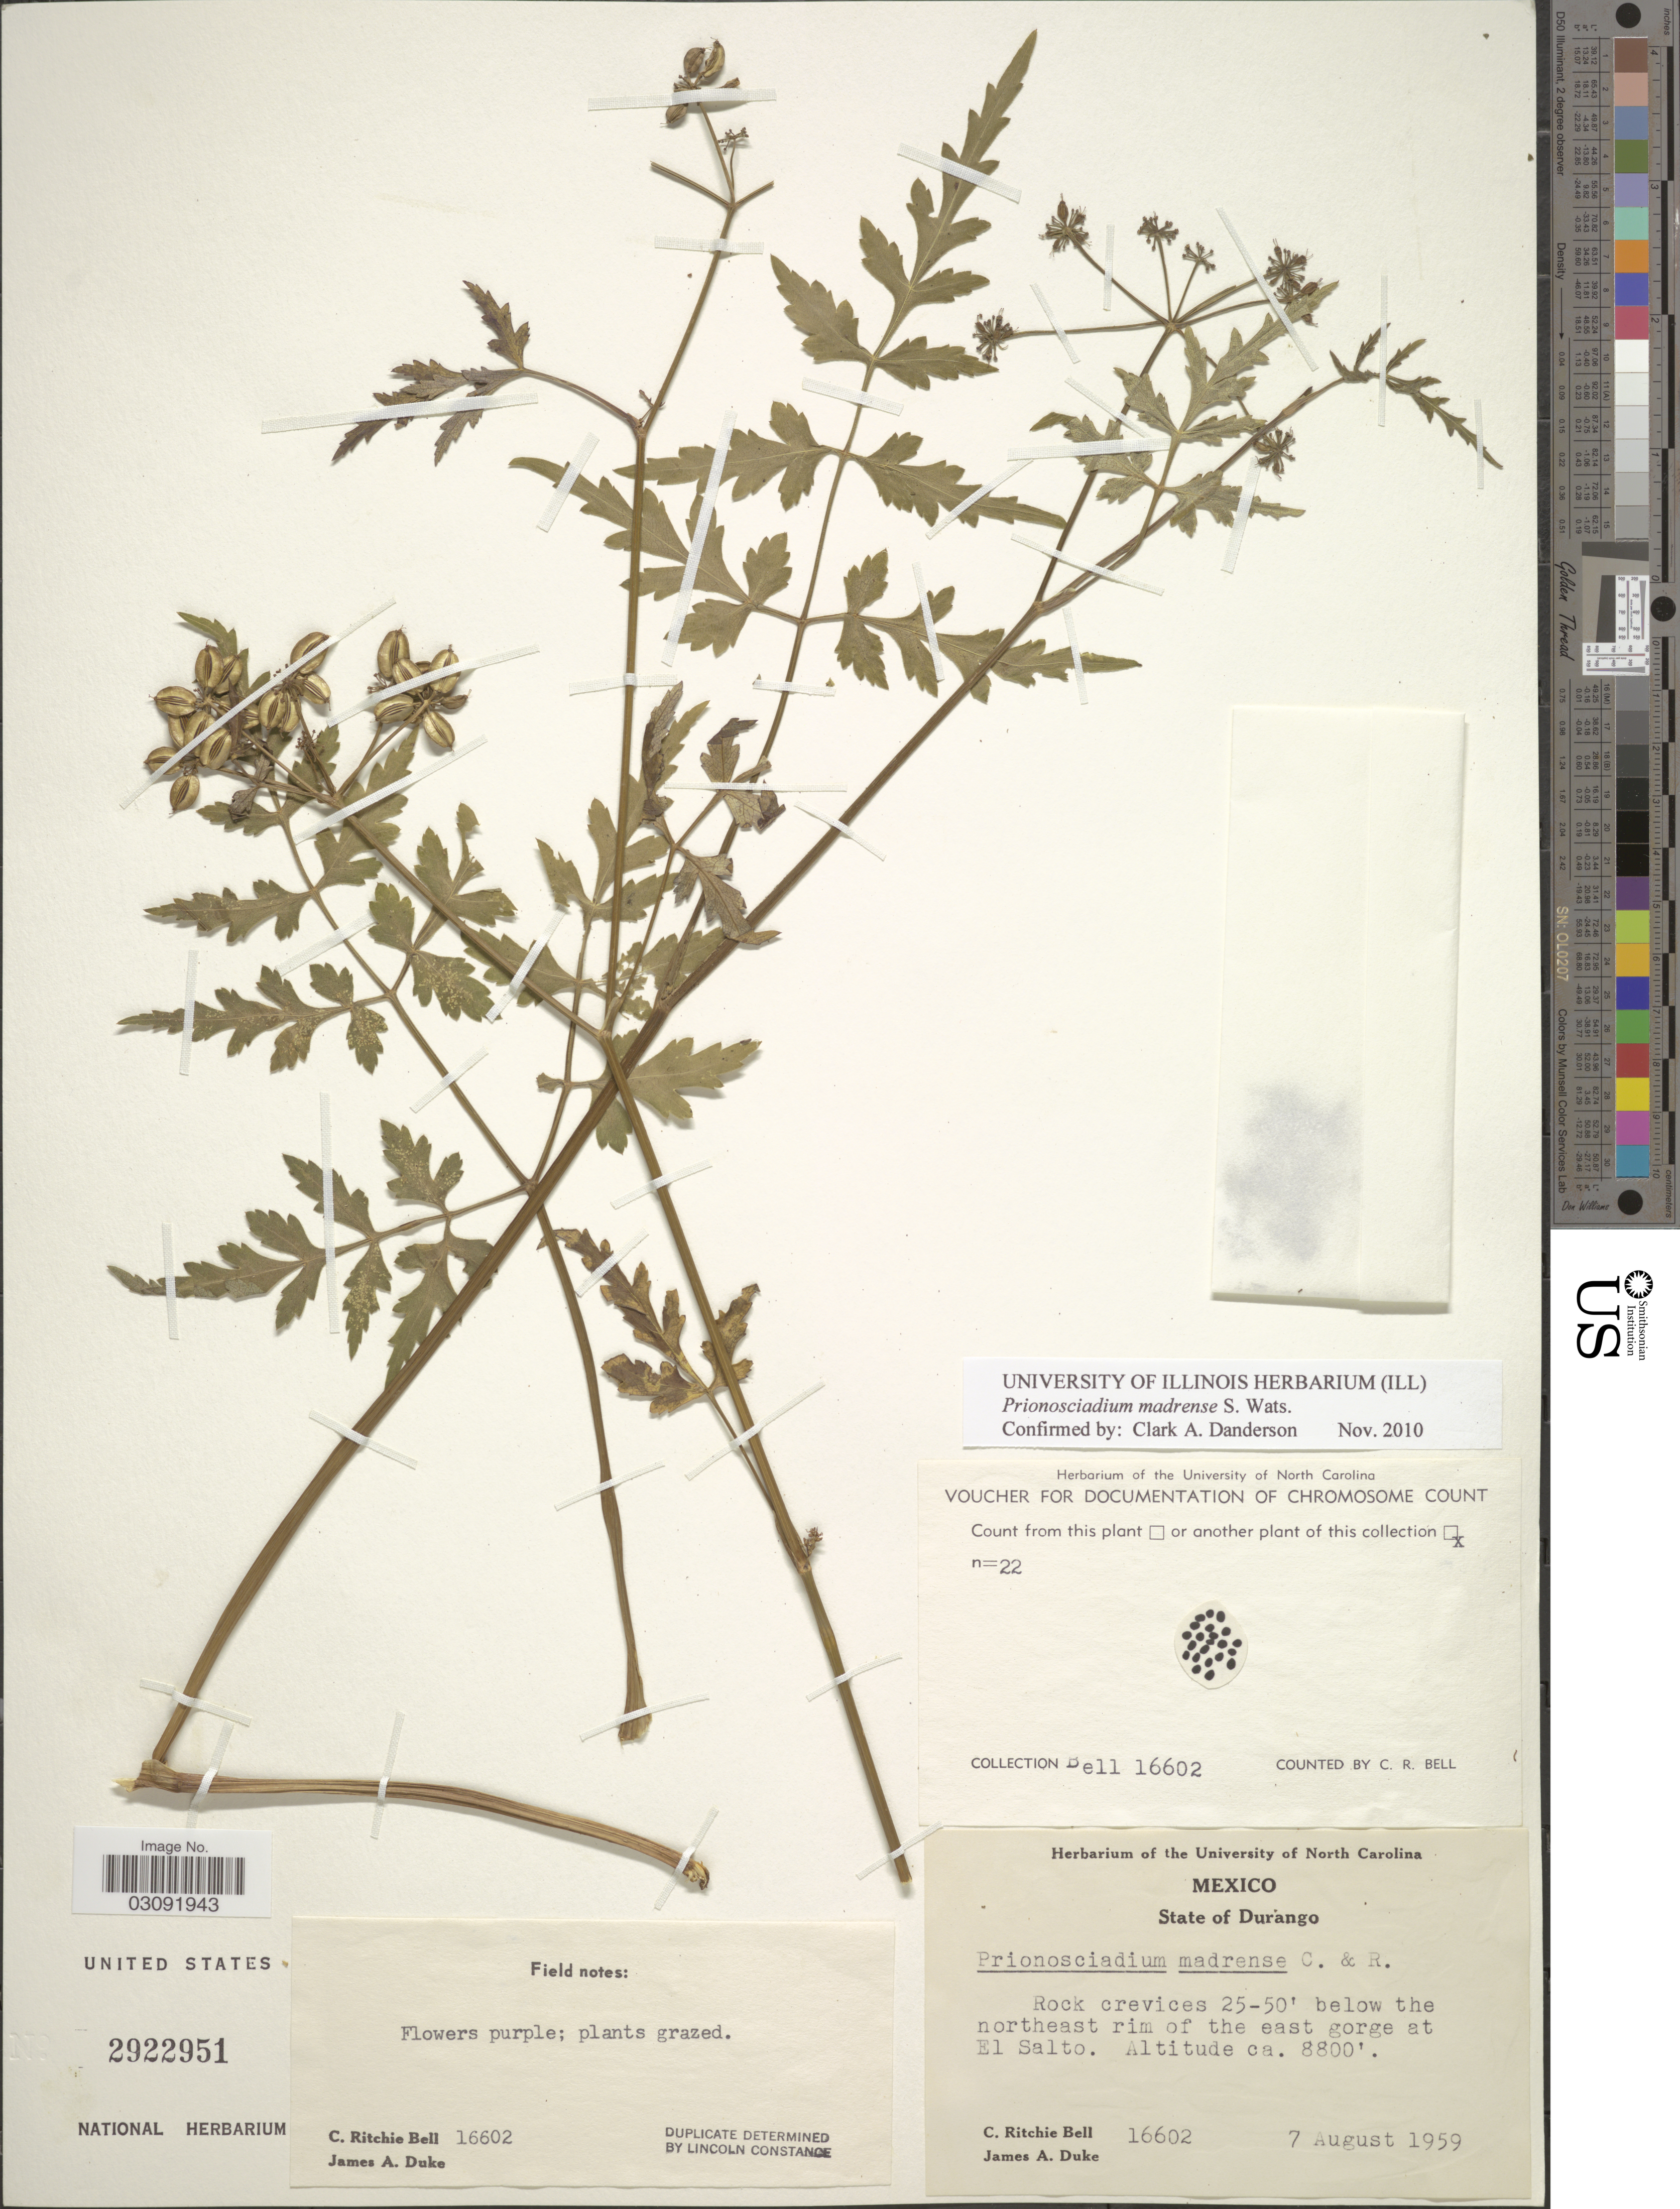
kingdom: Plantae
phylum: Tracheophyta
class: Magnoliopsida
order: Apiales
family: Apiaceae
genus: Prionosciadium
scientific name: Prionosciadium madrense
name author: S. Watson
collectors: C. R. Bell & J. A. Duke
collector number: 16602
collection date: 1959-08-07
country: Mexico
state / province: Durango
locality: Rock crevices 25-50' below the northeast rim of the east gorge at El Salto.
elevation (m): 2682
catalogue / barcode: US 2922951